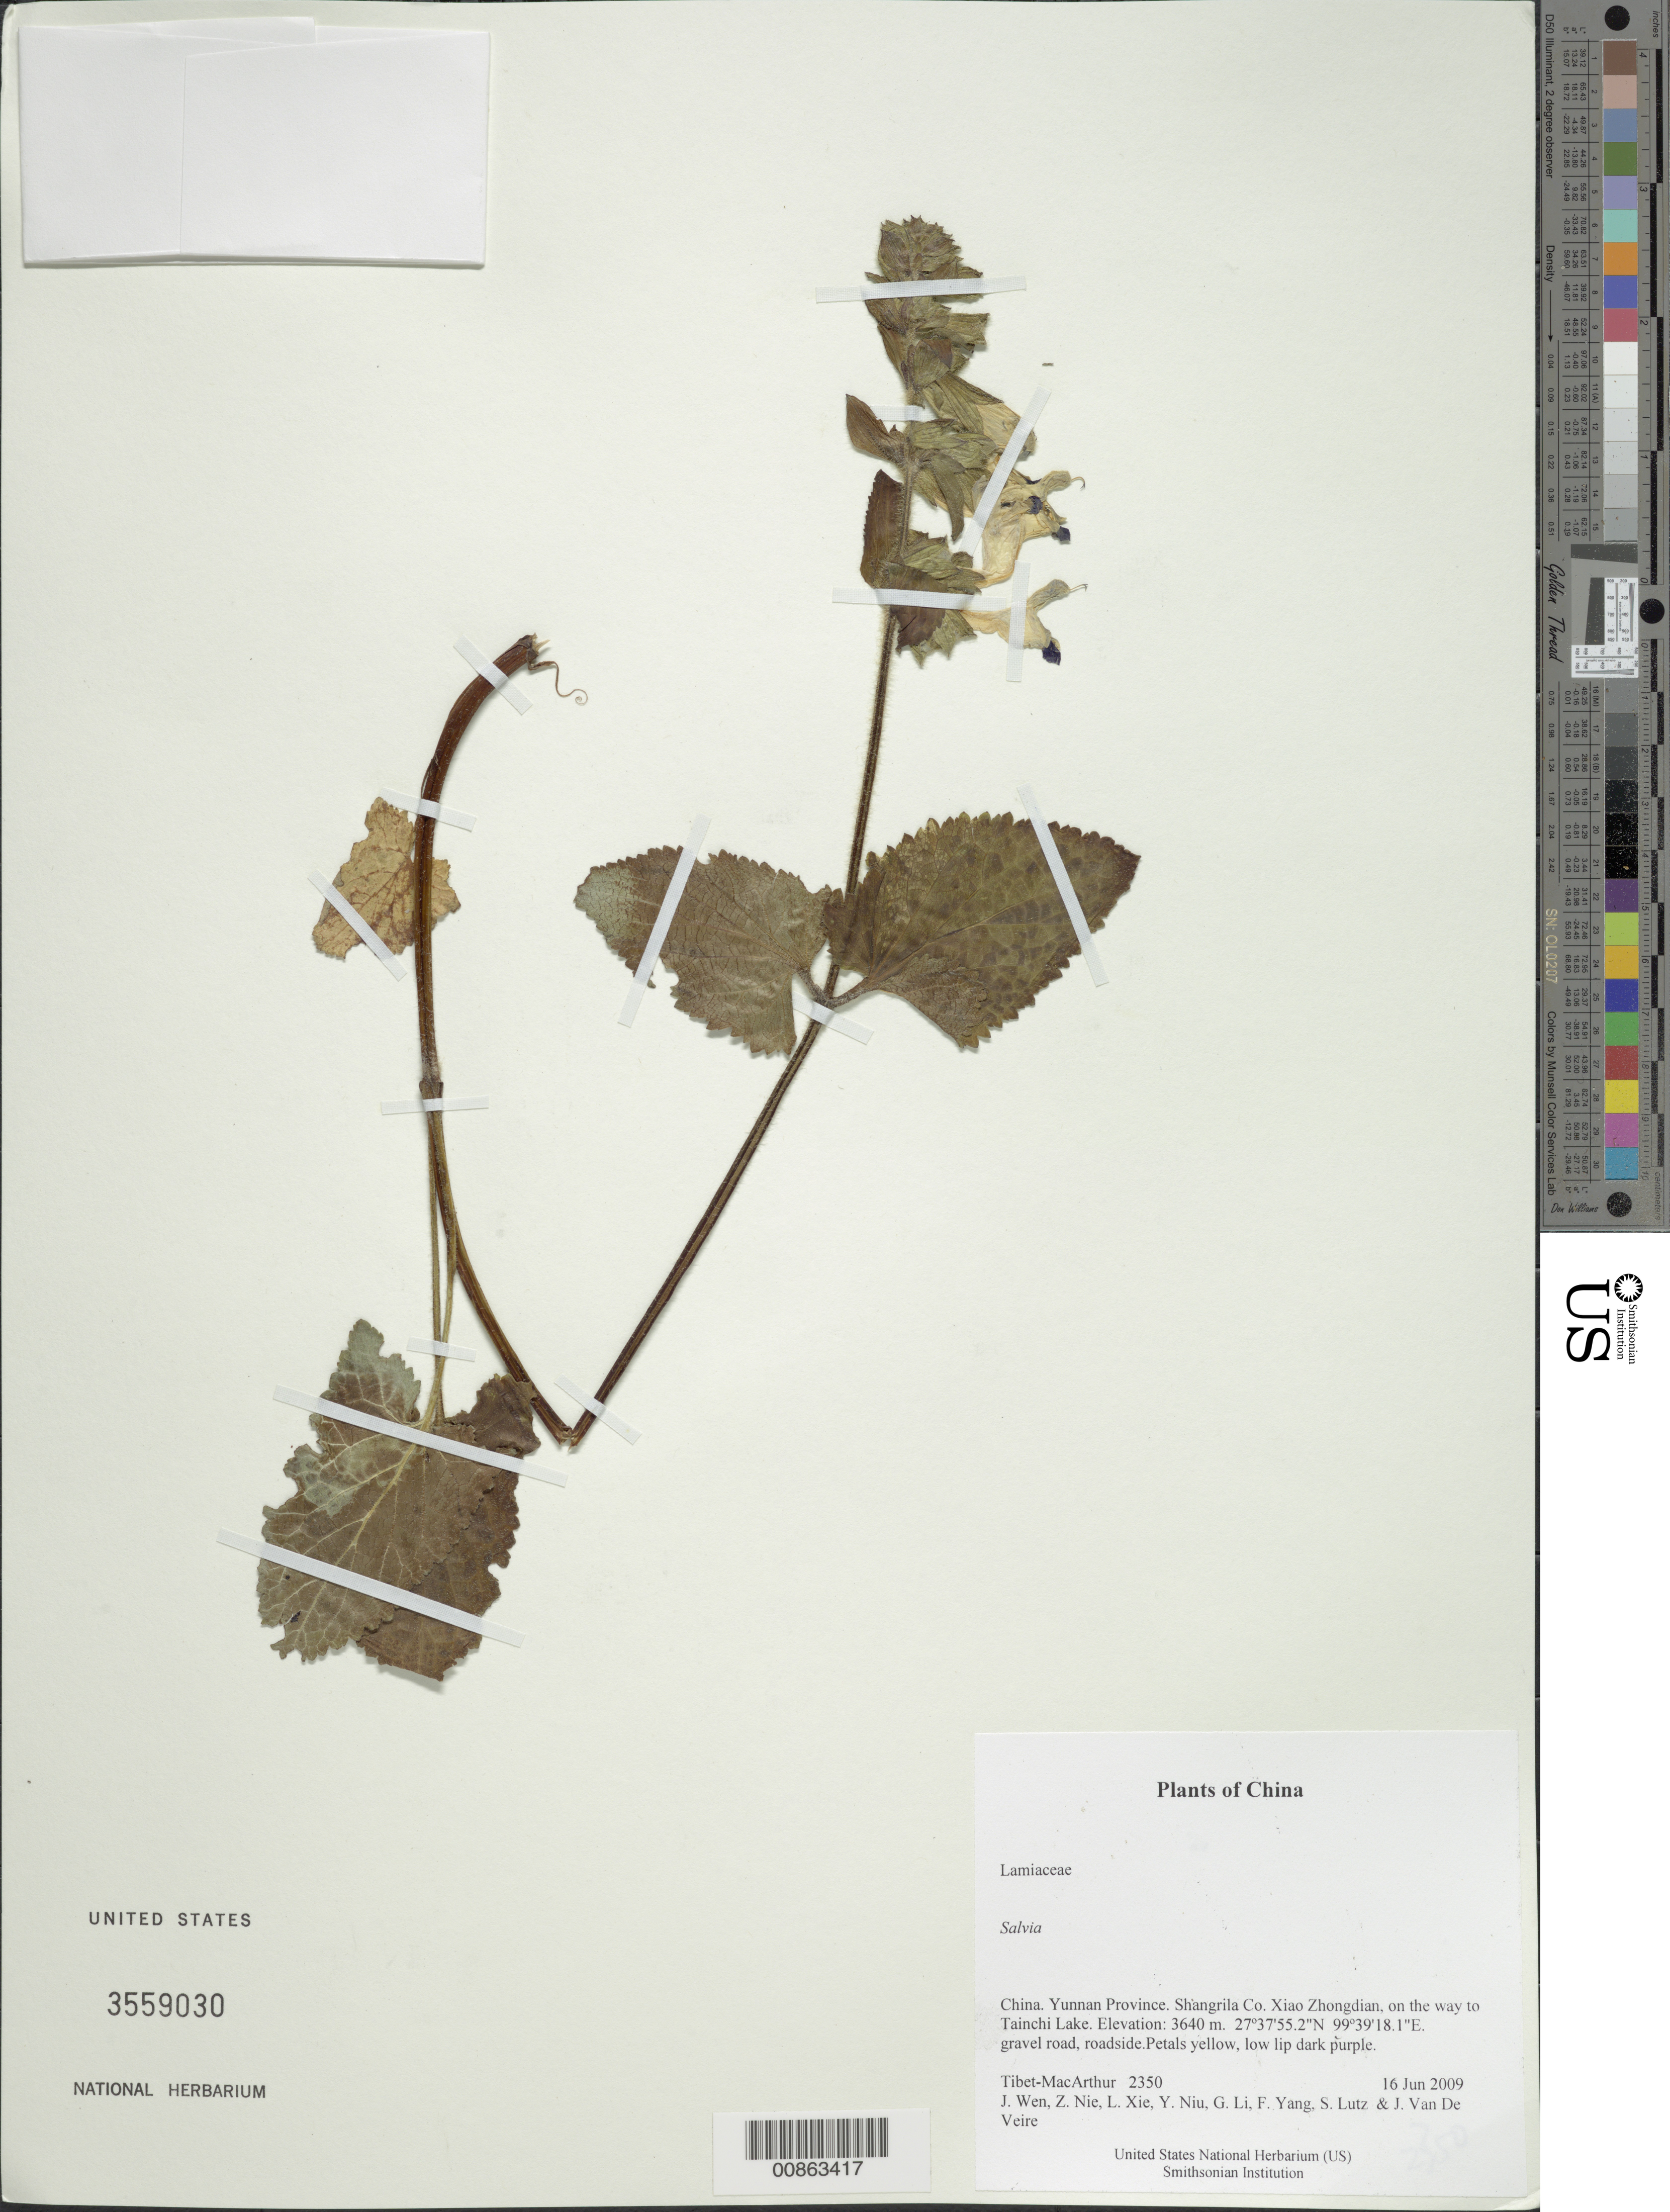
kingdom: Plantae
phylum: Tracheophyta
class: Magnoliopsida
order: Lamiales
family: Lamiaceae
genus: Salvia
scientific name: Salvia thormannii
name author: Urb.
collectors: Tibet-MacArthur, J. Wen, Z. Nie, L. Xie, Y. Niu, G. Li, F. Yang, S. Lutz & J. Van De Veire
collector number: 2350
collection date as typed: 16 Jun 2009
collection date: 2009-06-16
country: China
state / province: Yunnan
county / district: Shangrila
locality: Xiao Zhongdian, on the way to Tainchi Lake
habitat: gravel road, roadside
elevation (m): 3640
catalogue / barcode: US 3559030